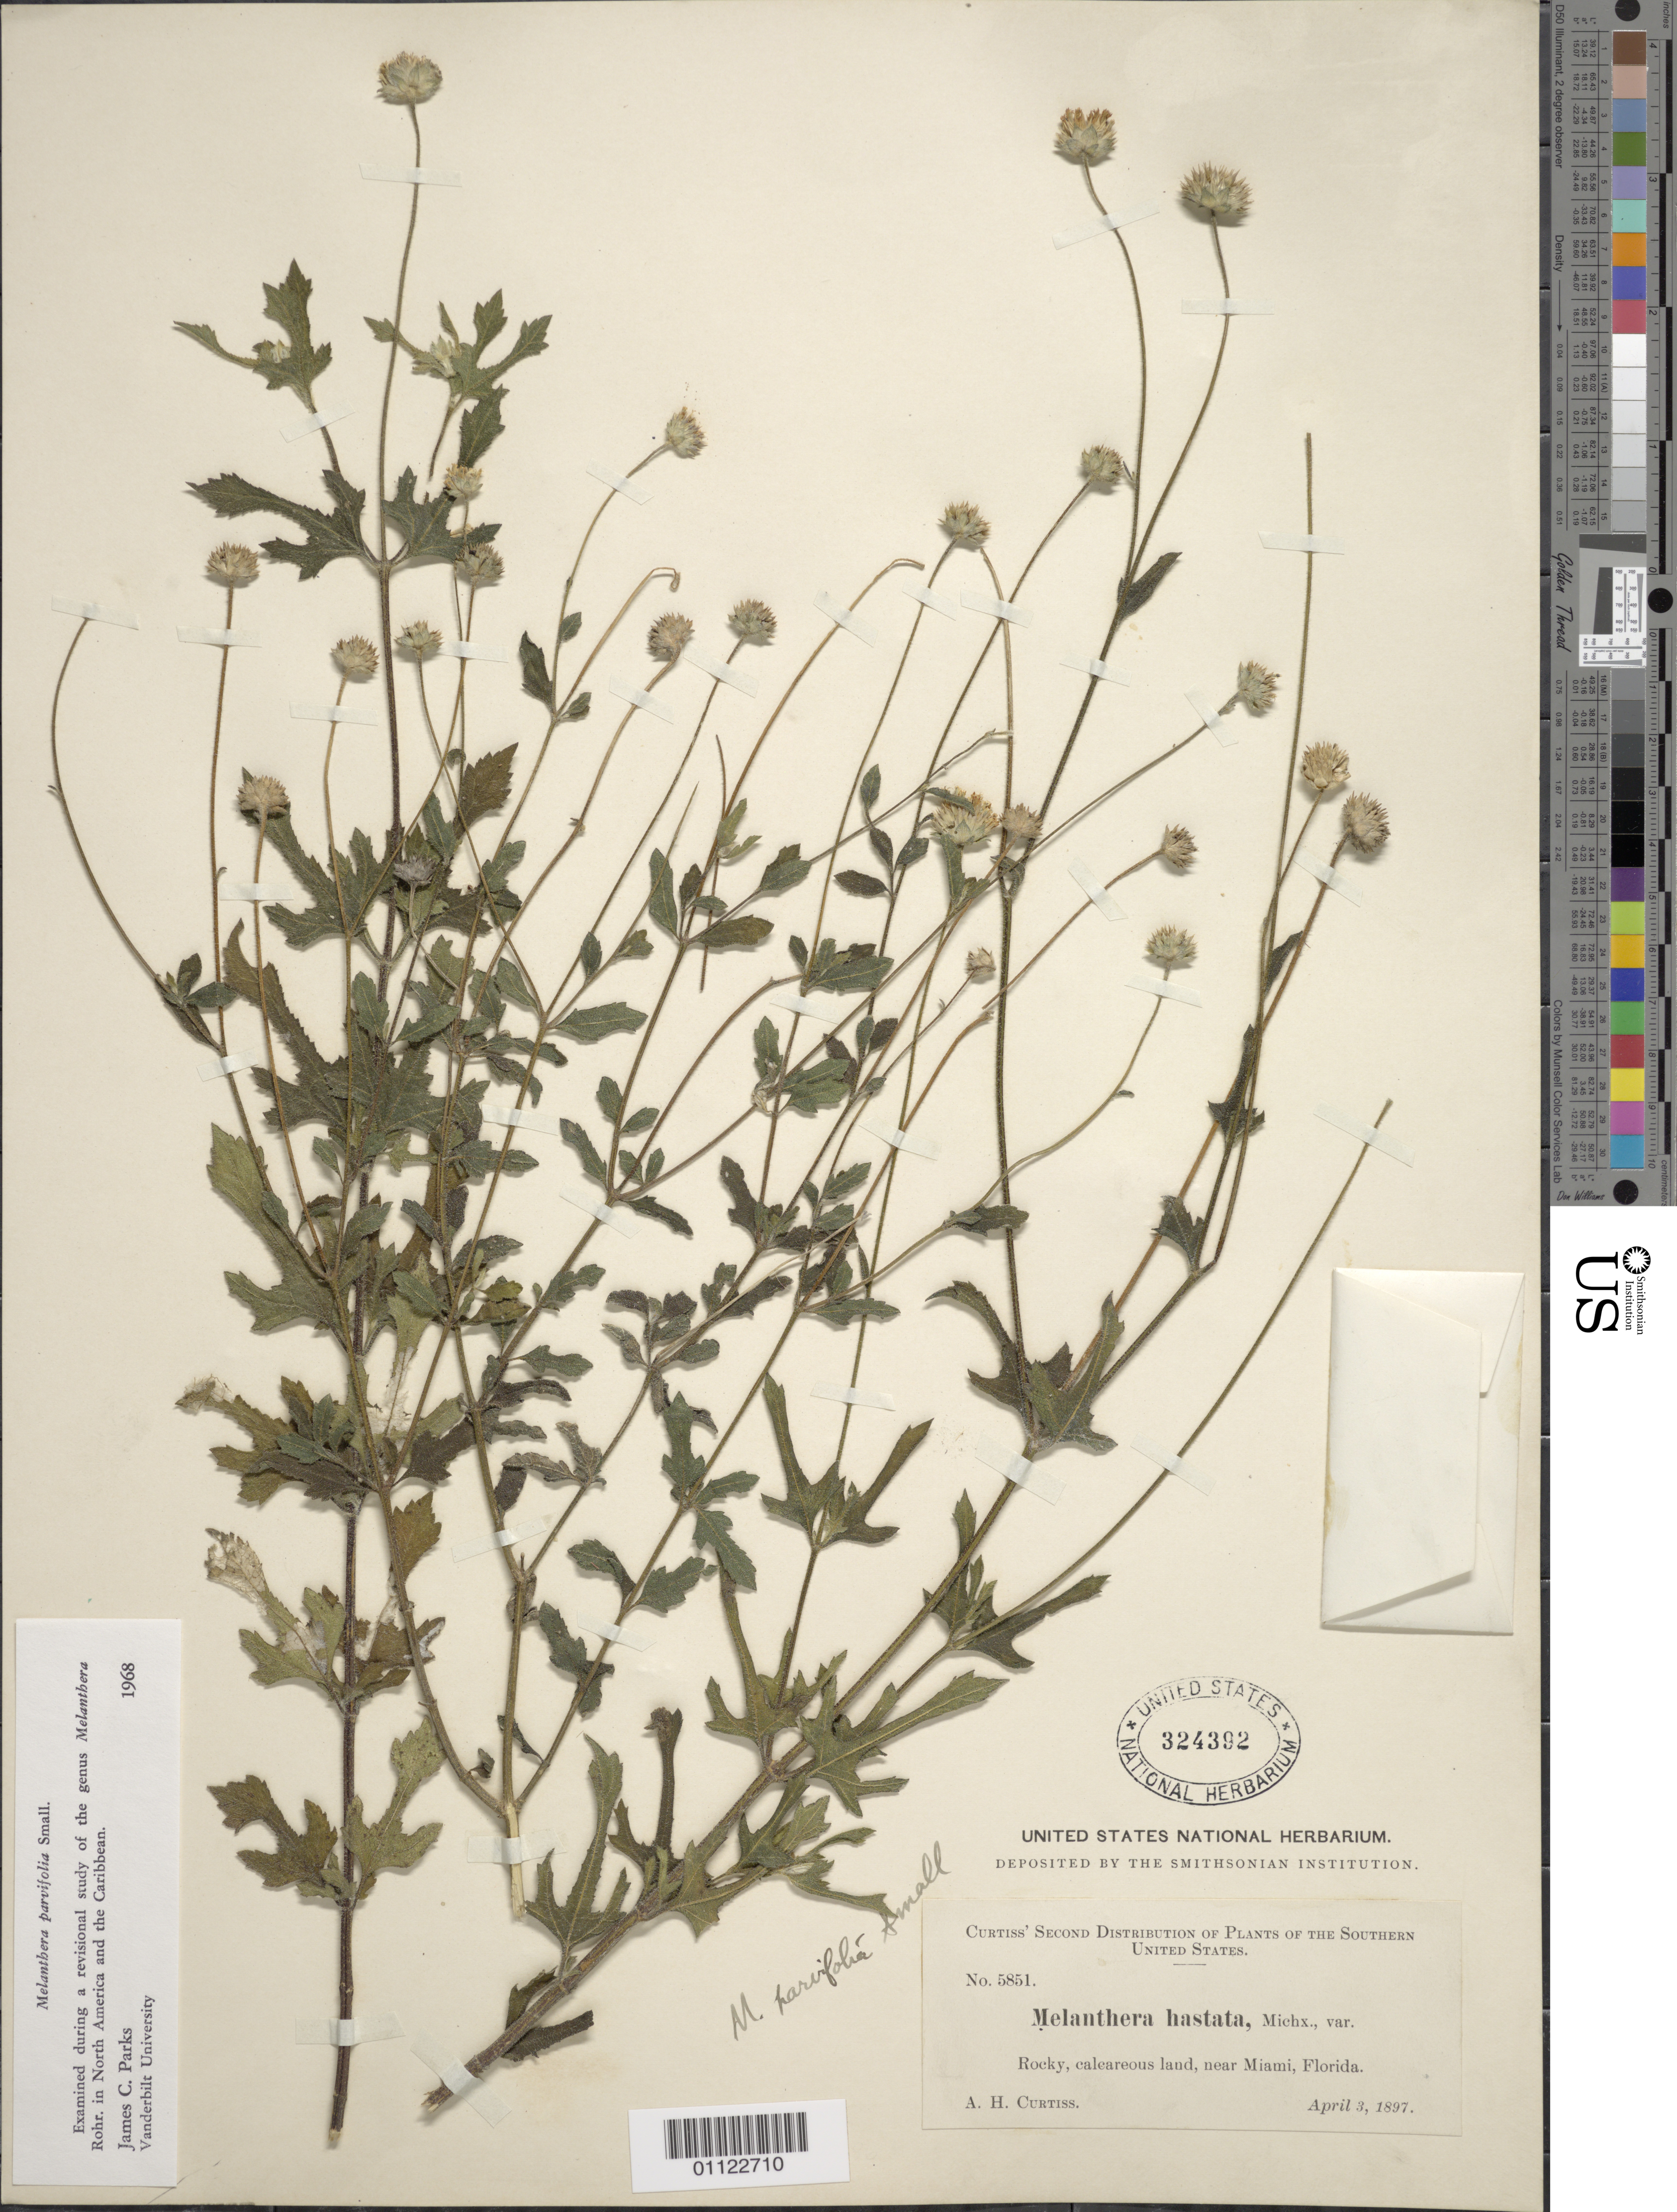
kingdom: Plantae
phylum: Tracheophyta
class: Magnoliopsida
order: Asterales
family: Asteraceae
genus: Melanthera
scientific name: Melanthera parvifolia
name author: Small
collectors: A. H. Curtiss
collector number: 5851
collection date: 1897-04-03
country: United States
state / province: Florida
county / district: Dade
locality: near Miami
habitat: rocky, calcareous land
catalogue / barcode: US 324392